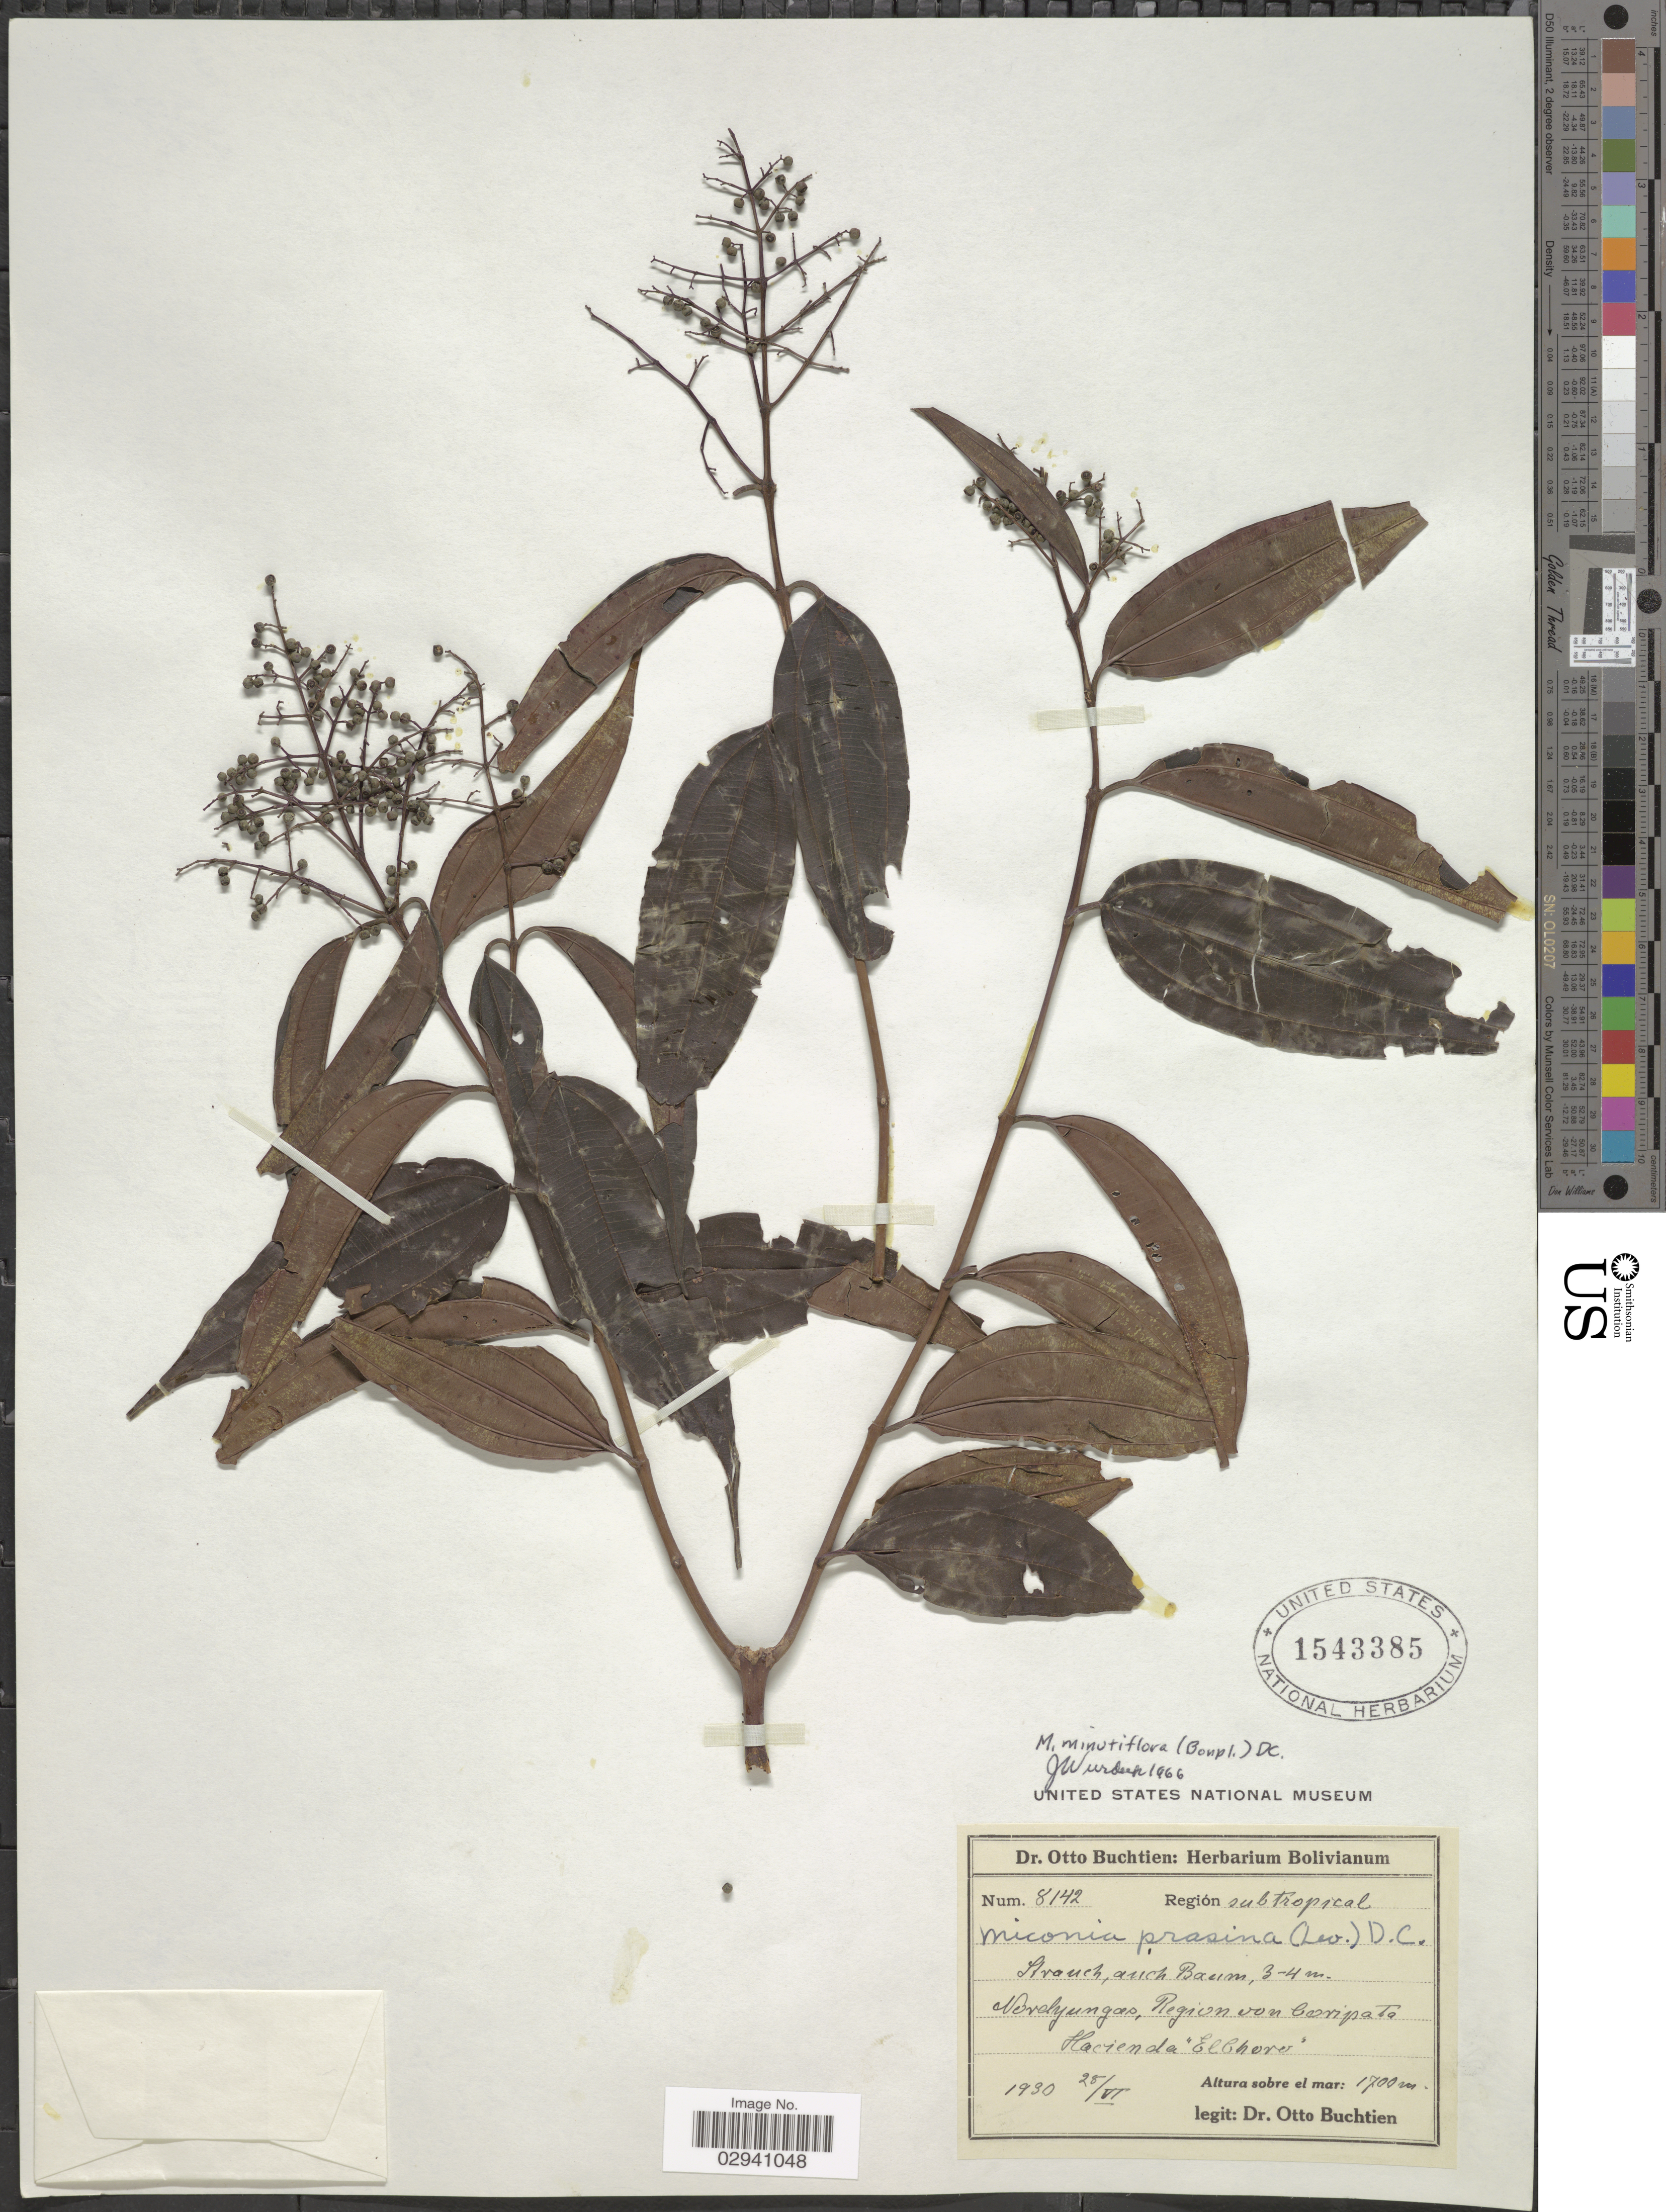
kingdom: Plantae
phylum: Tracheophyta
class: Magnoliopsida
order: Myrtales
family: Melastomataceae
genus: Miconia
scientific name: Miconia minutiflora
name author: (Bonpl.) DC.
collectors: O. Buchtien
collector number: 8142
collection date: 1930-06-25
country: Bolivia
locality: Región sub tropical. Nordyungas, Region von Coripata. Hacienda "El Choro".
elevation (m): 1700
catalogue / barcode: US 1543385